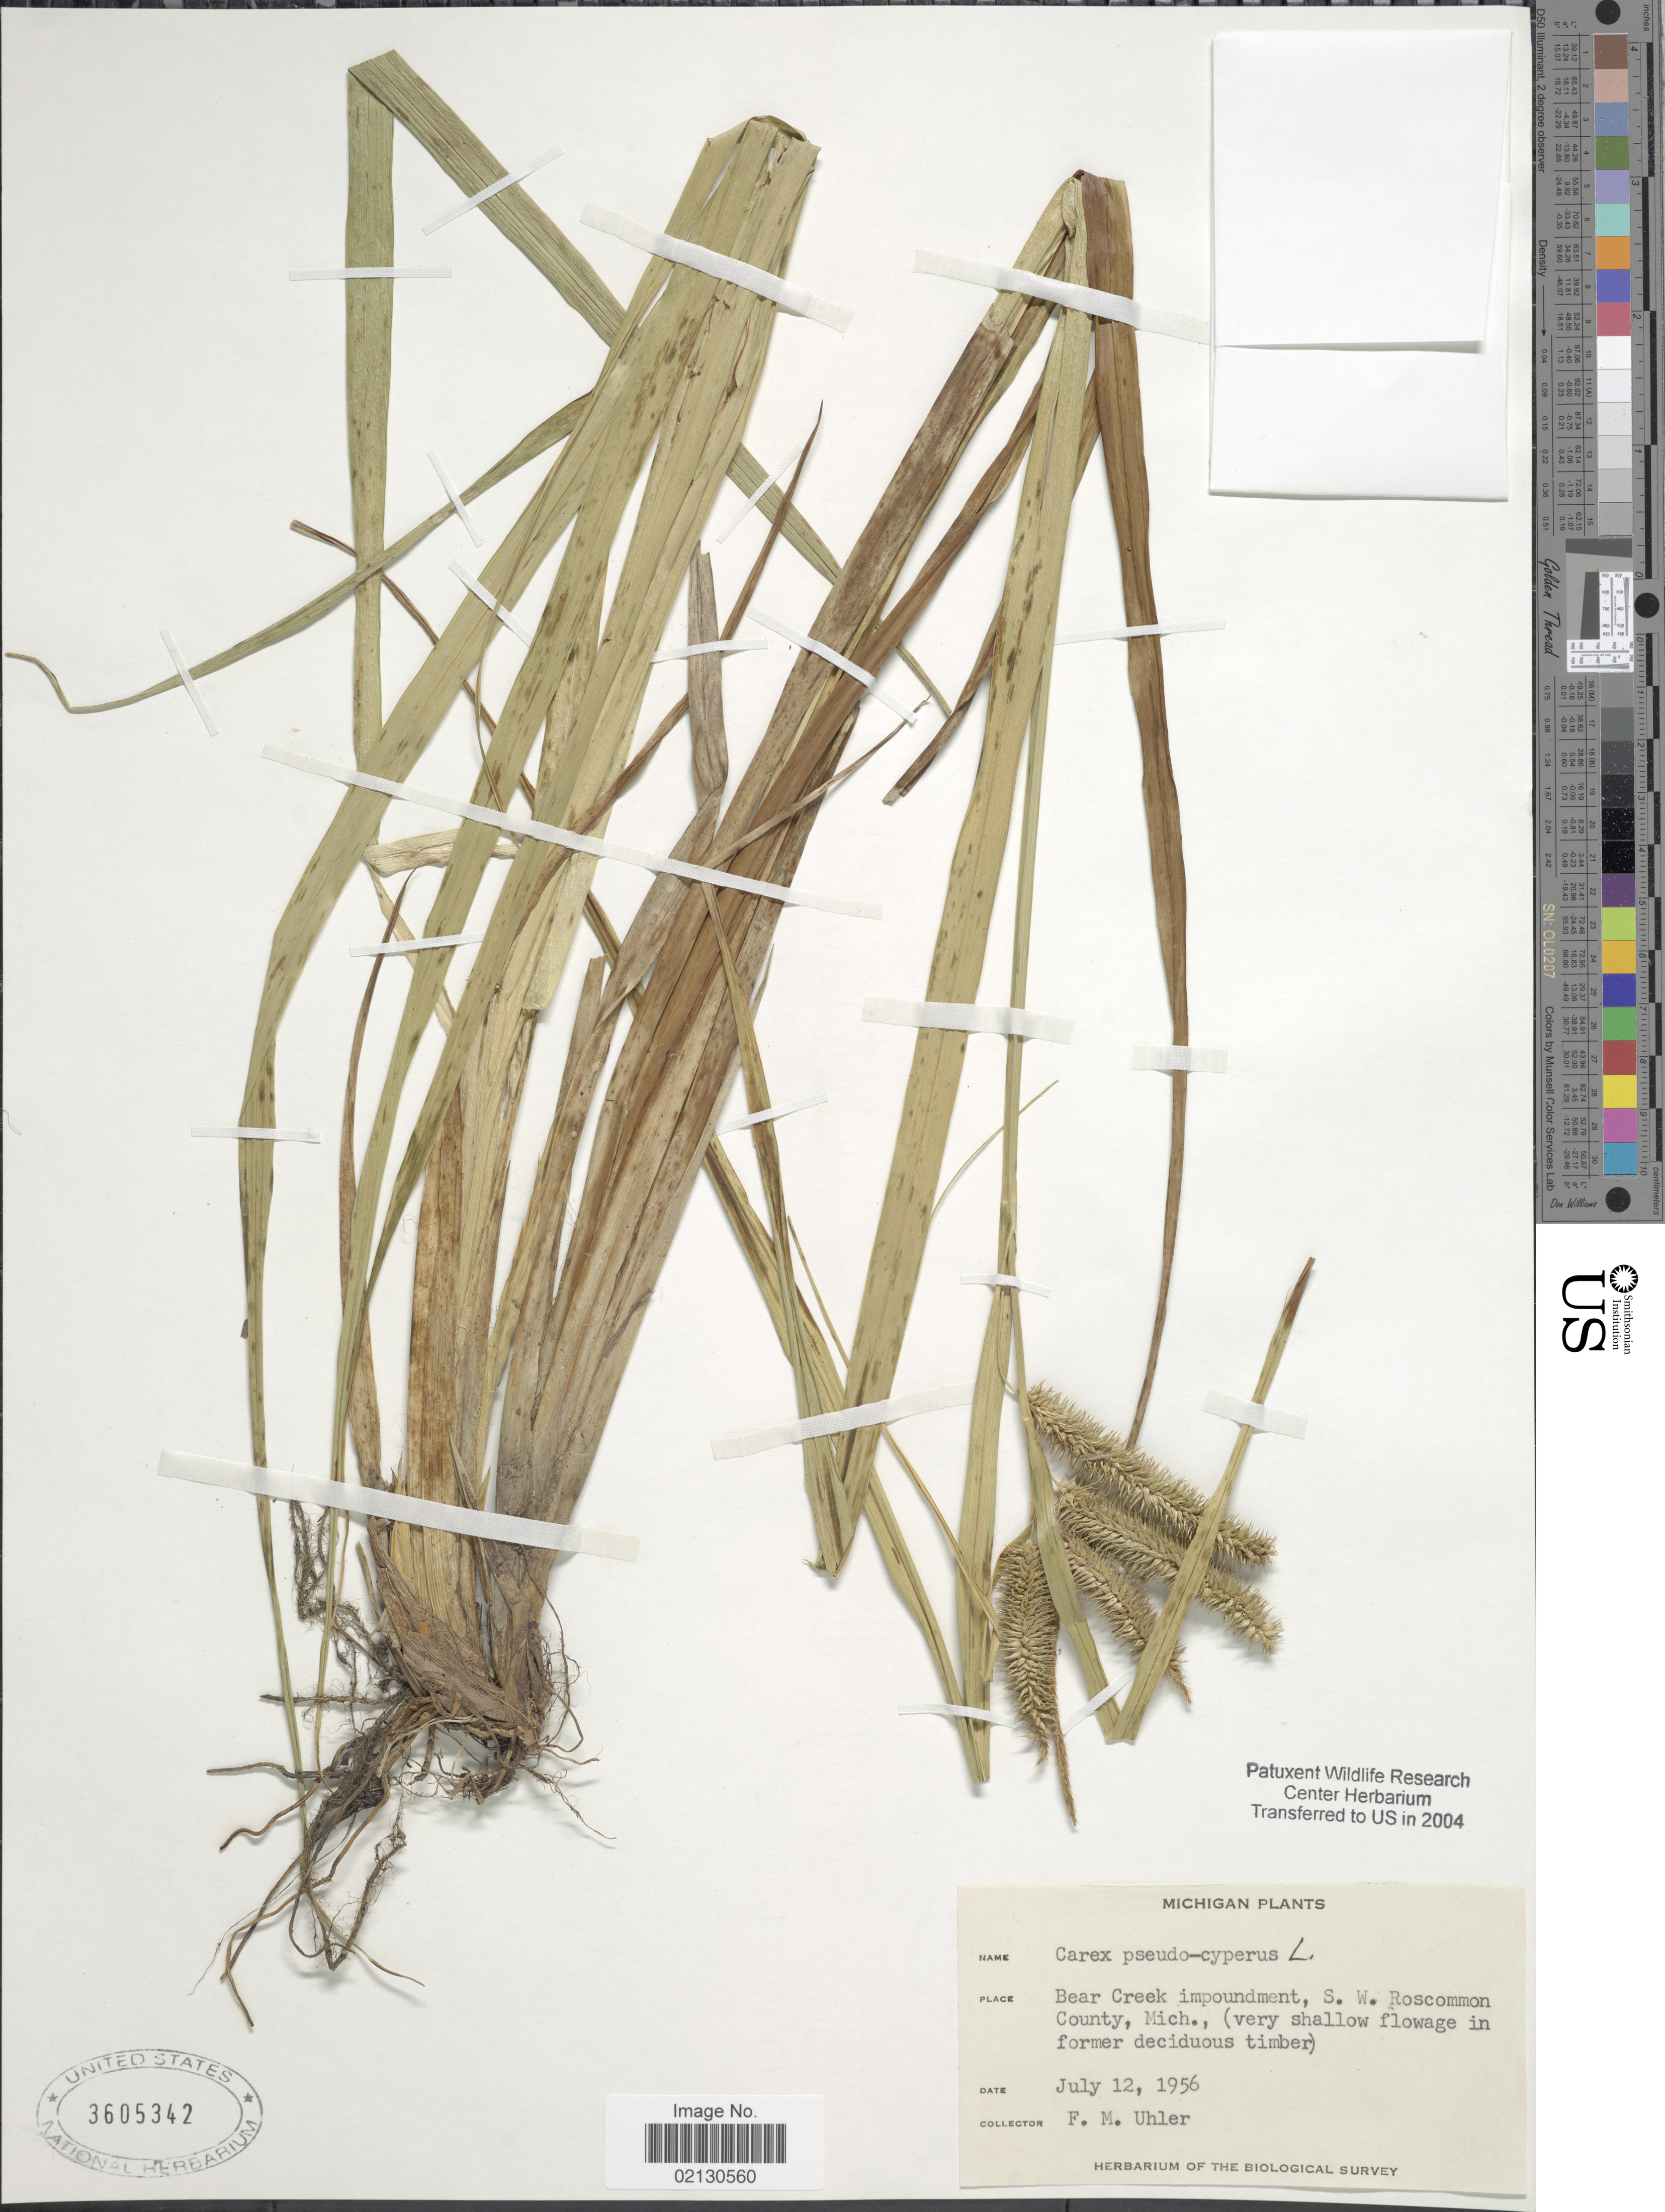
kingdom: Plantae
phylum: Tracheophyta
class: Liliopsida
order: Poales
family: Cyperaceae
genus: Carex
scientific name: Carex pseudocyperus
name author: L.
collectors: F. M. Uhler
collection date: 1956-07-12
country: United States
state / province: Michigan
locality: Bear Creek impoundment, S. W. Roscommon County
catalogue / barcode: US 3605342